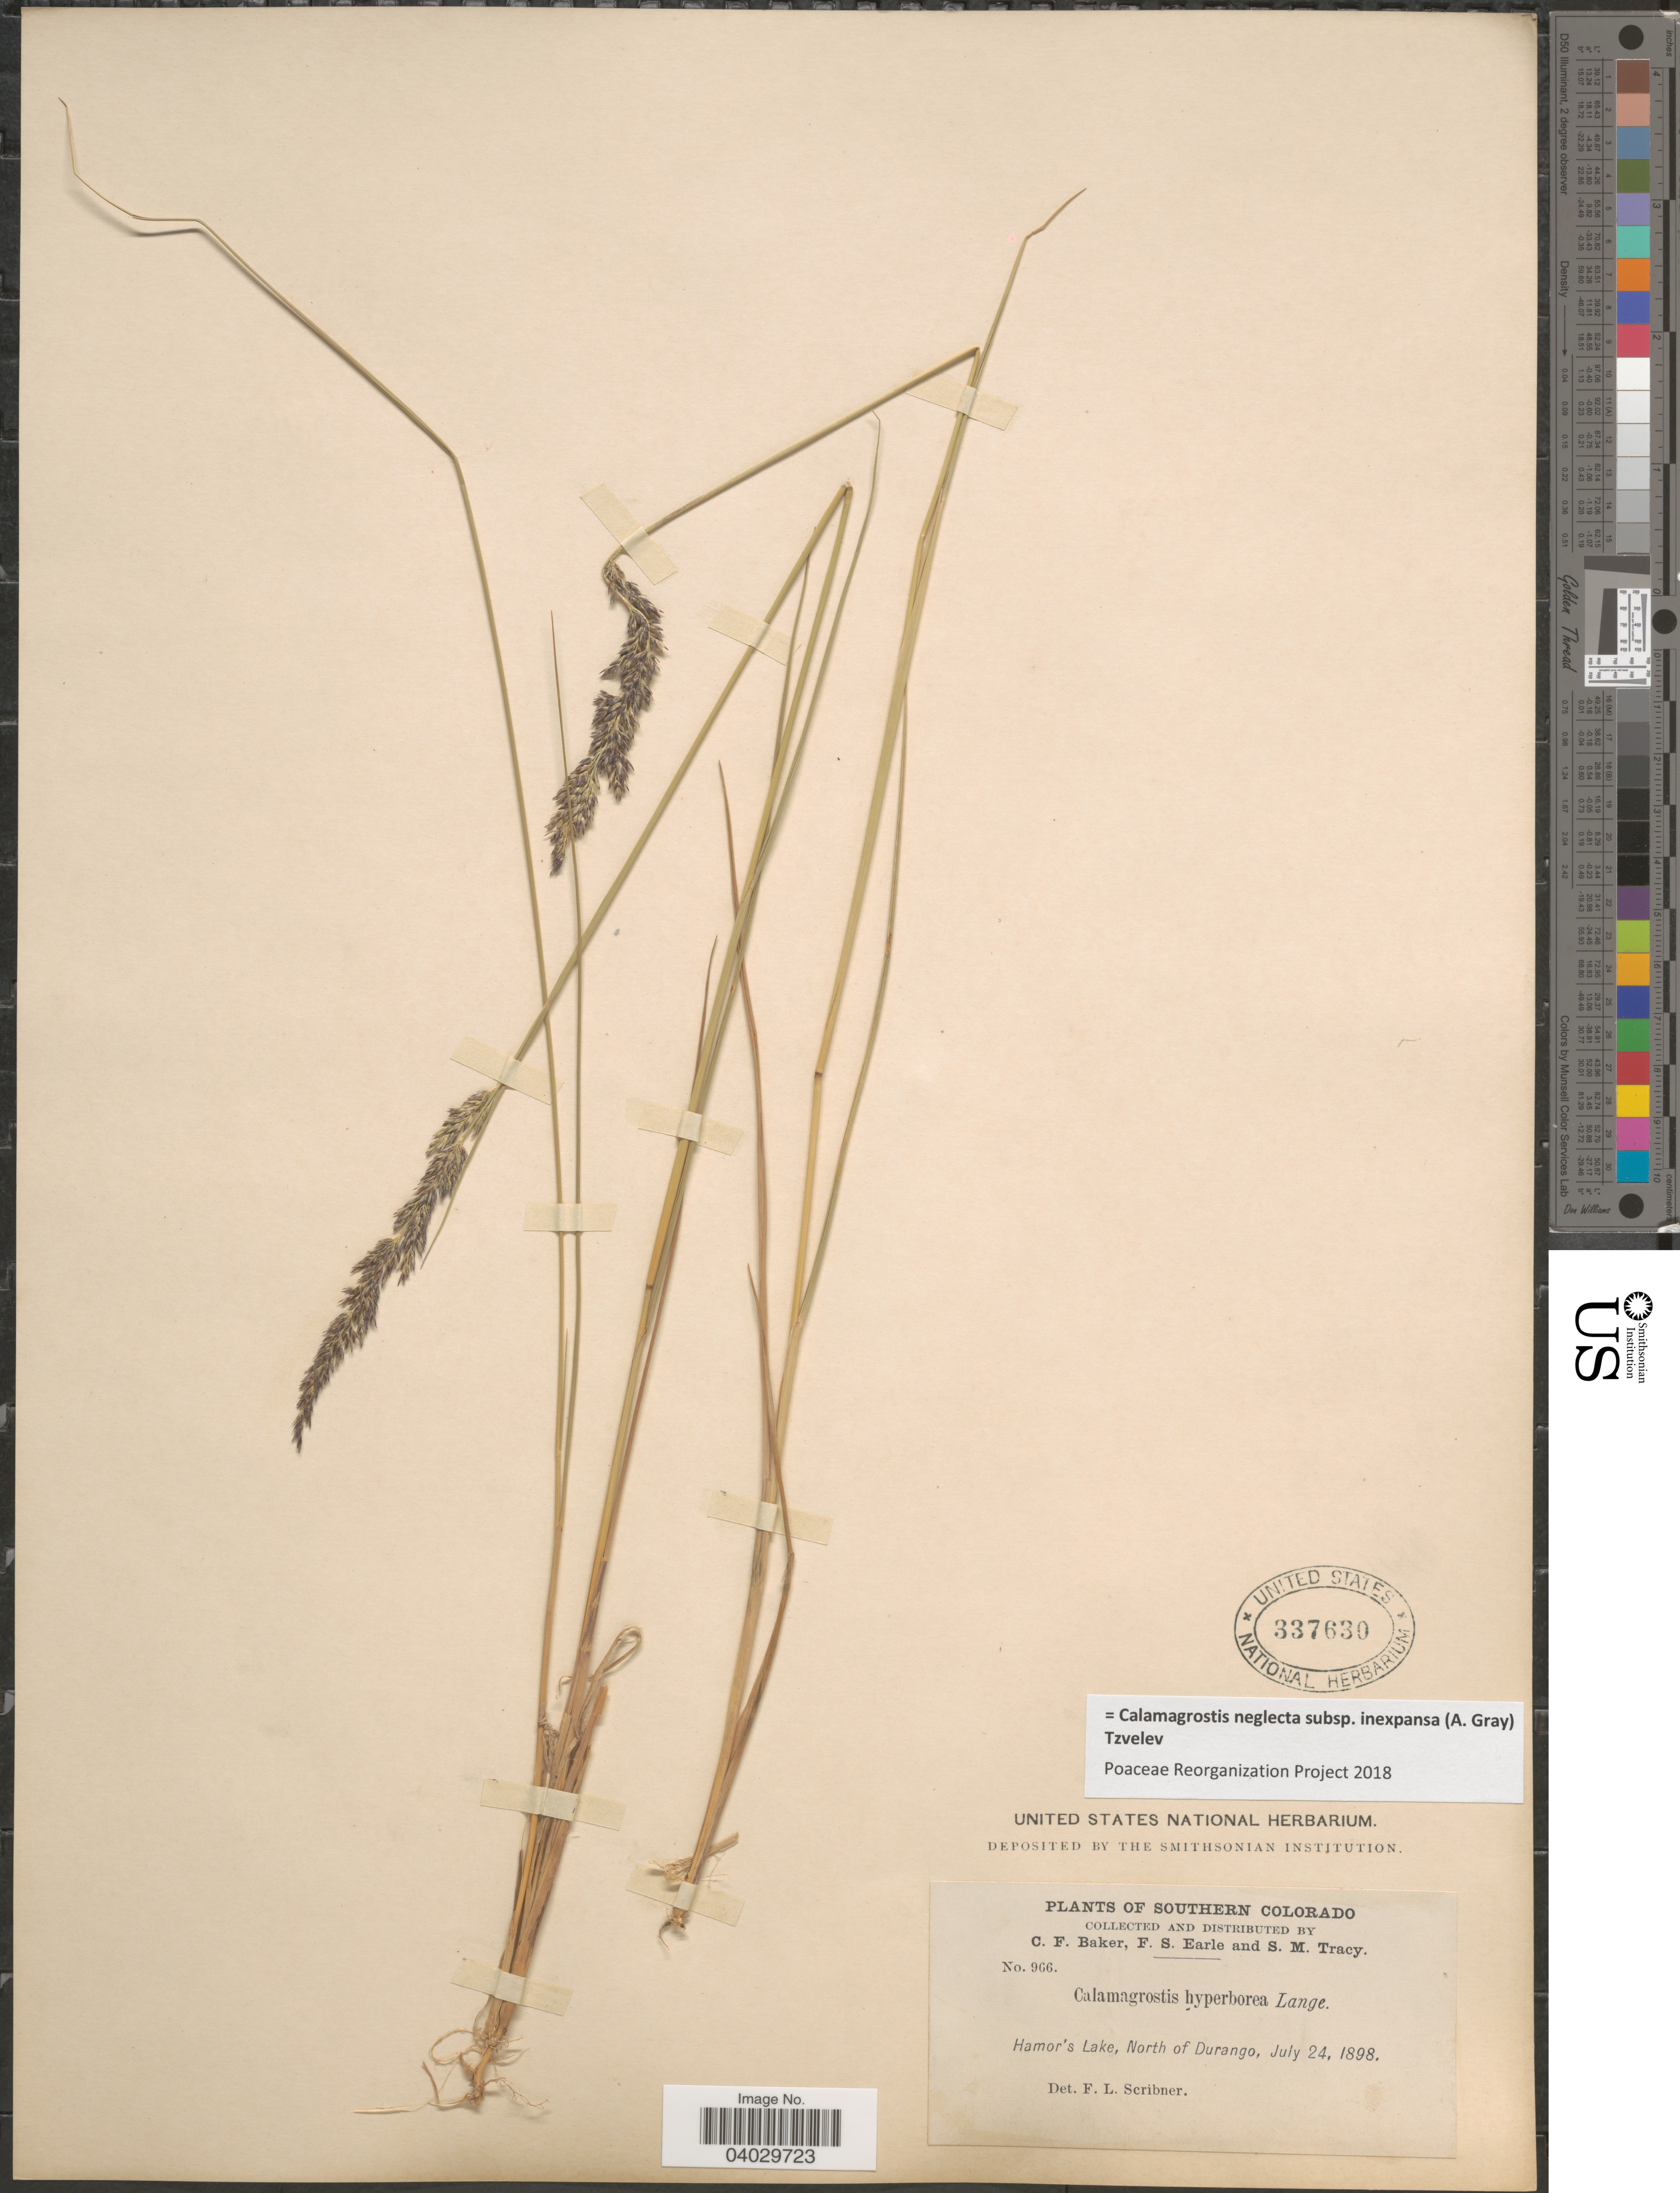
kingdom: Plantae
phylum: Tracheophyta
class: Liliopsida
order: Poales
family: Poaceae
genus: Calamagrostis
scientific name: Calamagrostis neglecta subsp. inexpansa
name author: (A. Gray) Tzvelev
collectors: C. F. Baker, F. S. Earle & S. M. Tracy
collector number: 966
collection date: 1898-07-24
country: United States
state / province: Colorado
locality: Southern Colorado. Hamor's Lake, North of Durango.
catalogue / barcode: US 337630